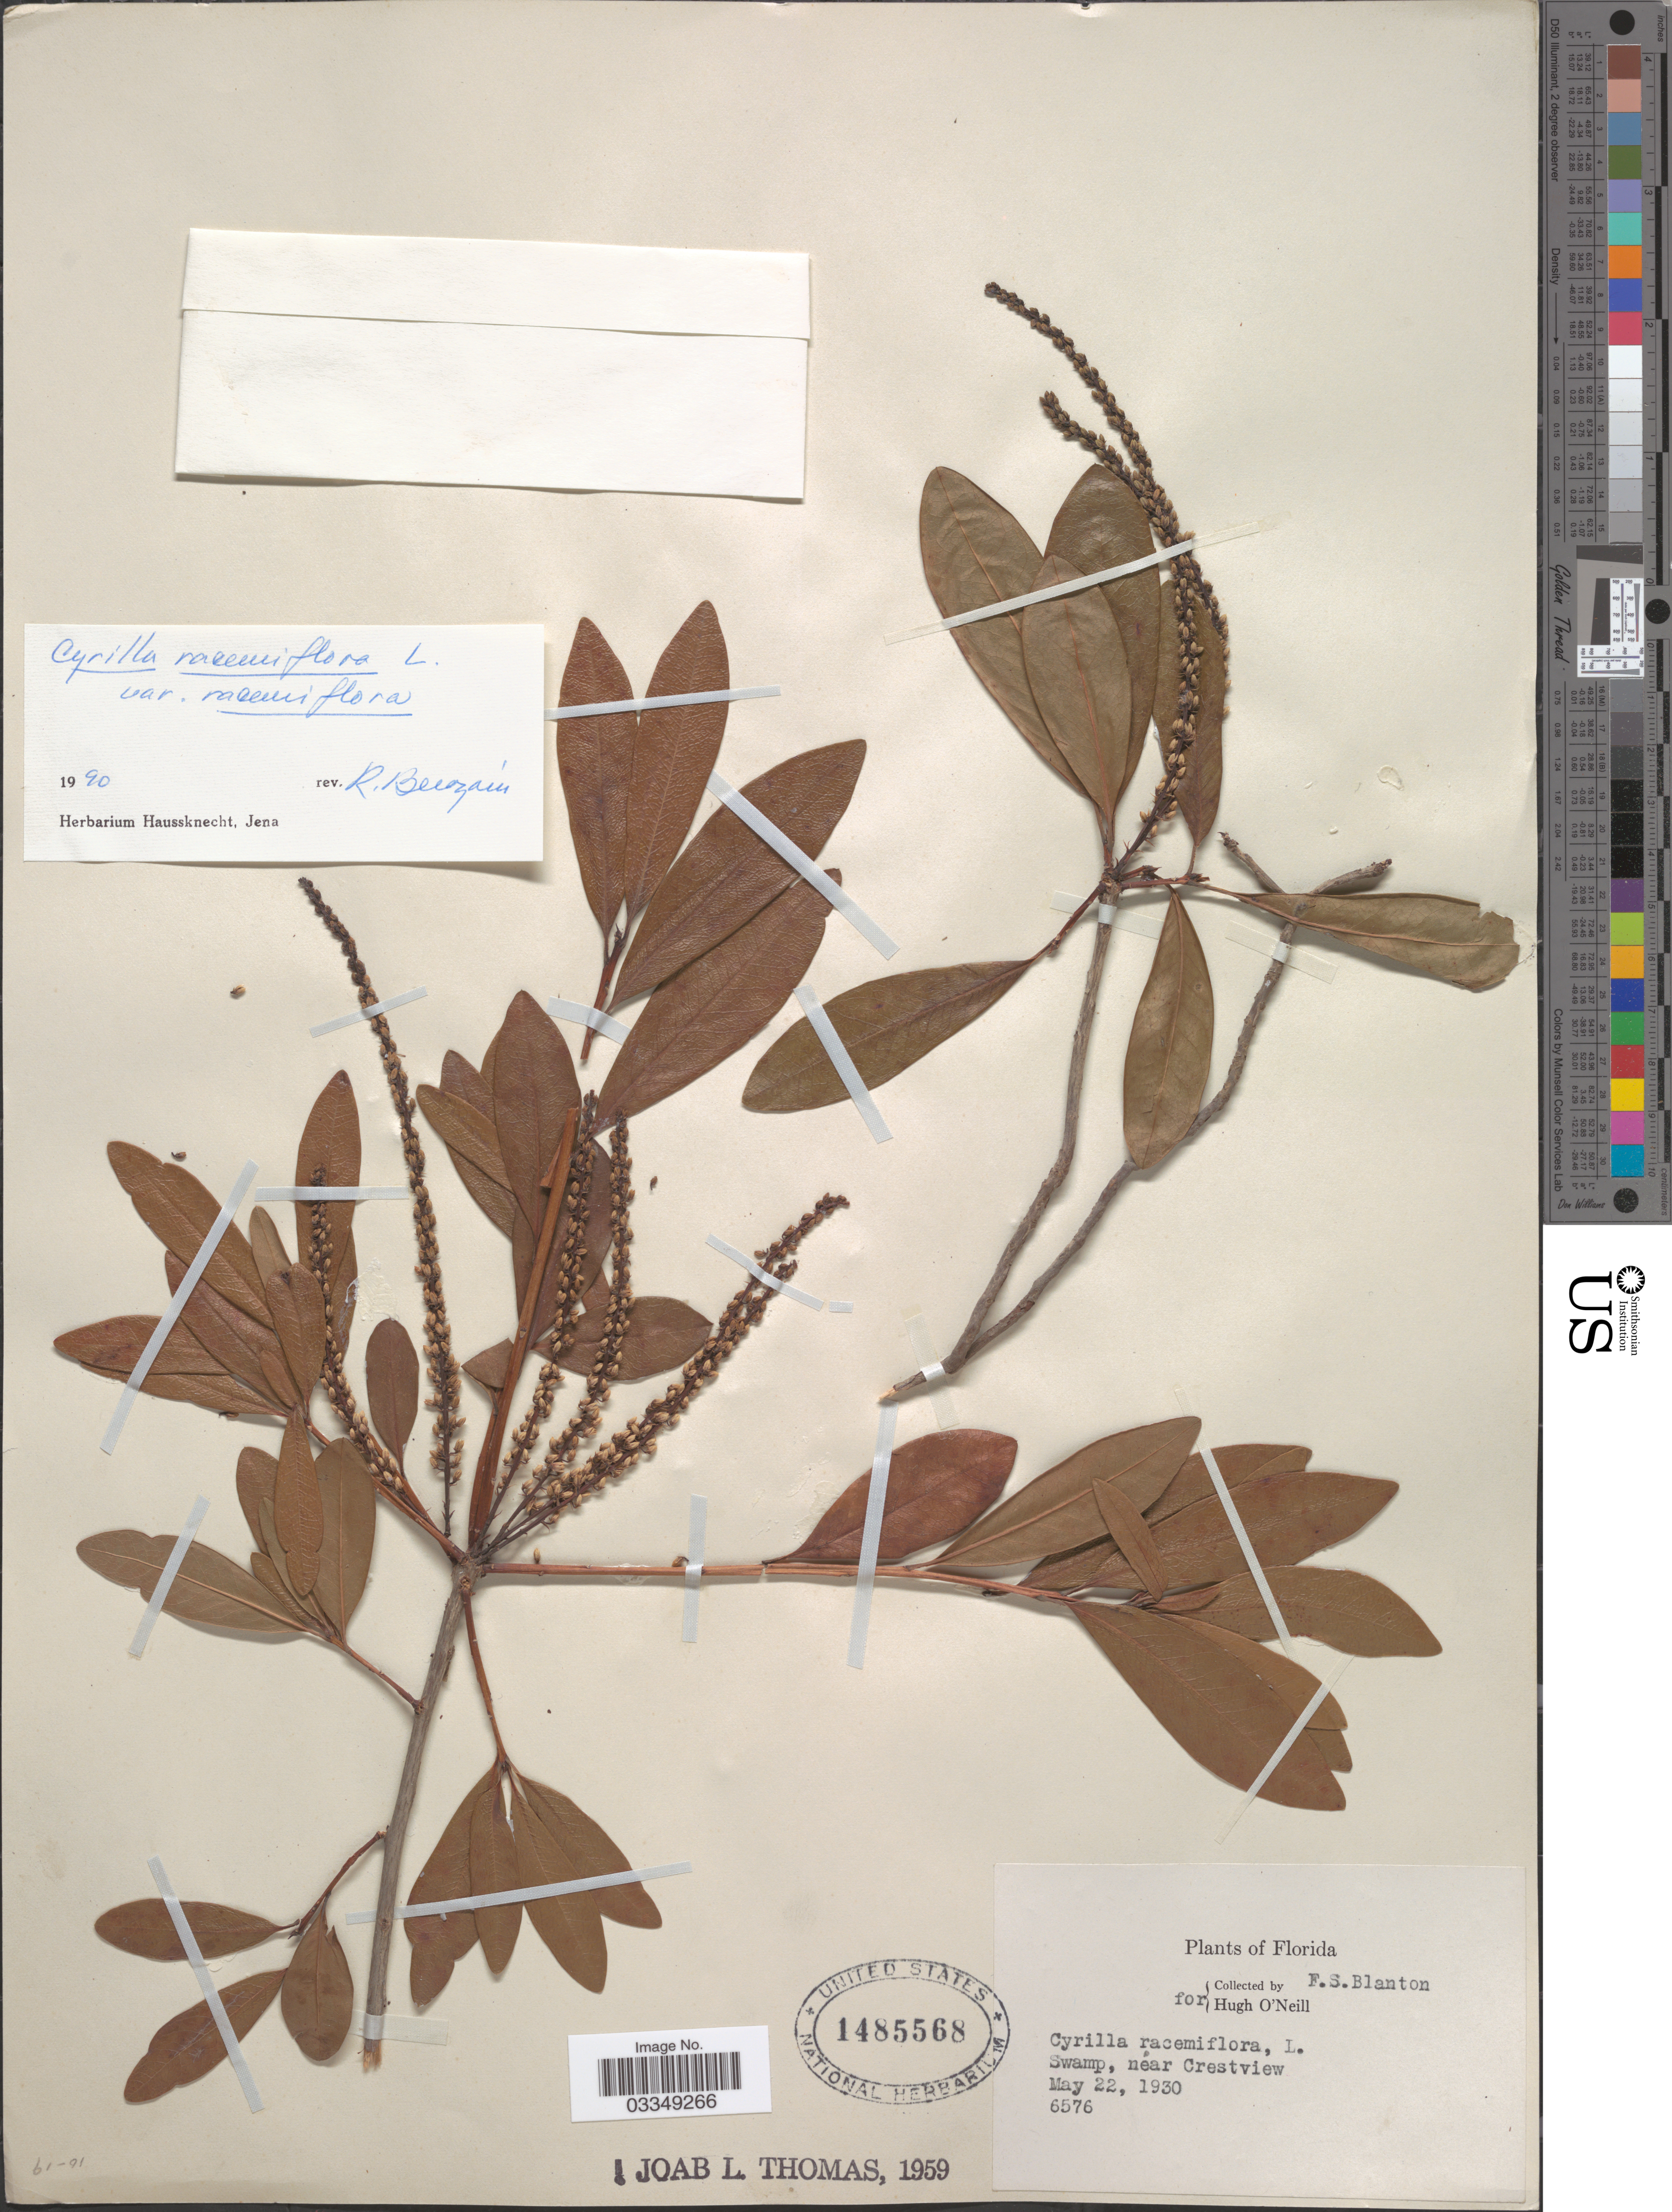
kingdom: Plantae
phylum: Tracheophyta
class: Magnoliopsida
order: Ericales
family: Cyrillaceae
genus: Cyrilla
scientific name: Cyrilla racemiflora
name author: L.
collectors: F. S. Blanton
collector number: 6576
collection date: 1930-05-22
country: United States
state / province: Florida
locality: Near Crestview.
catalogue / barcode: US 1485568